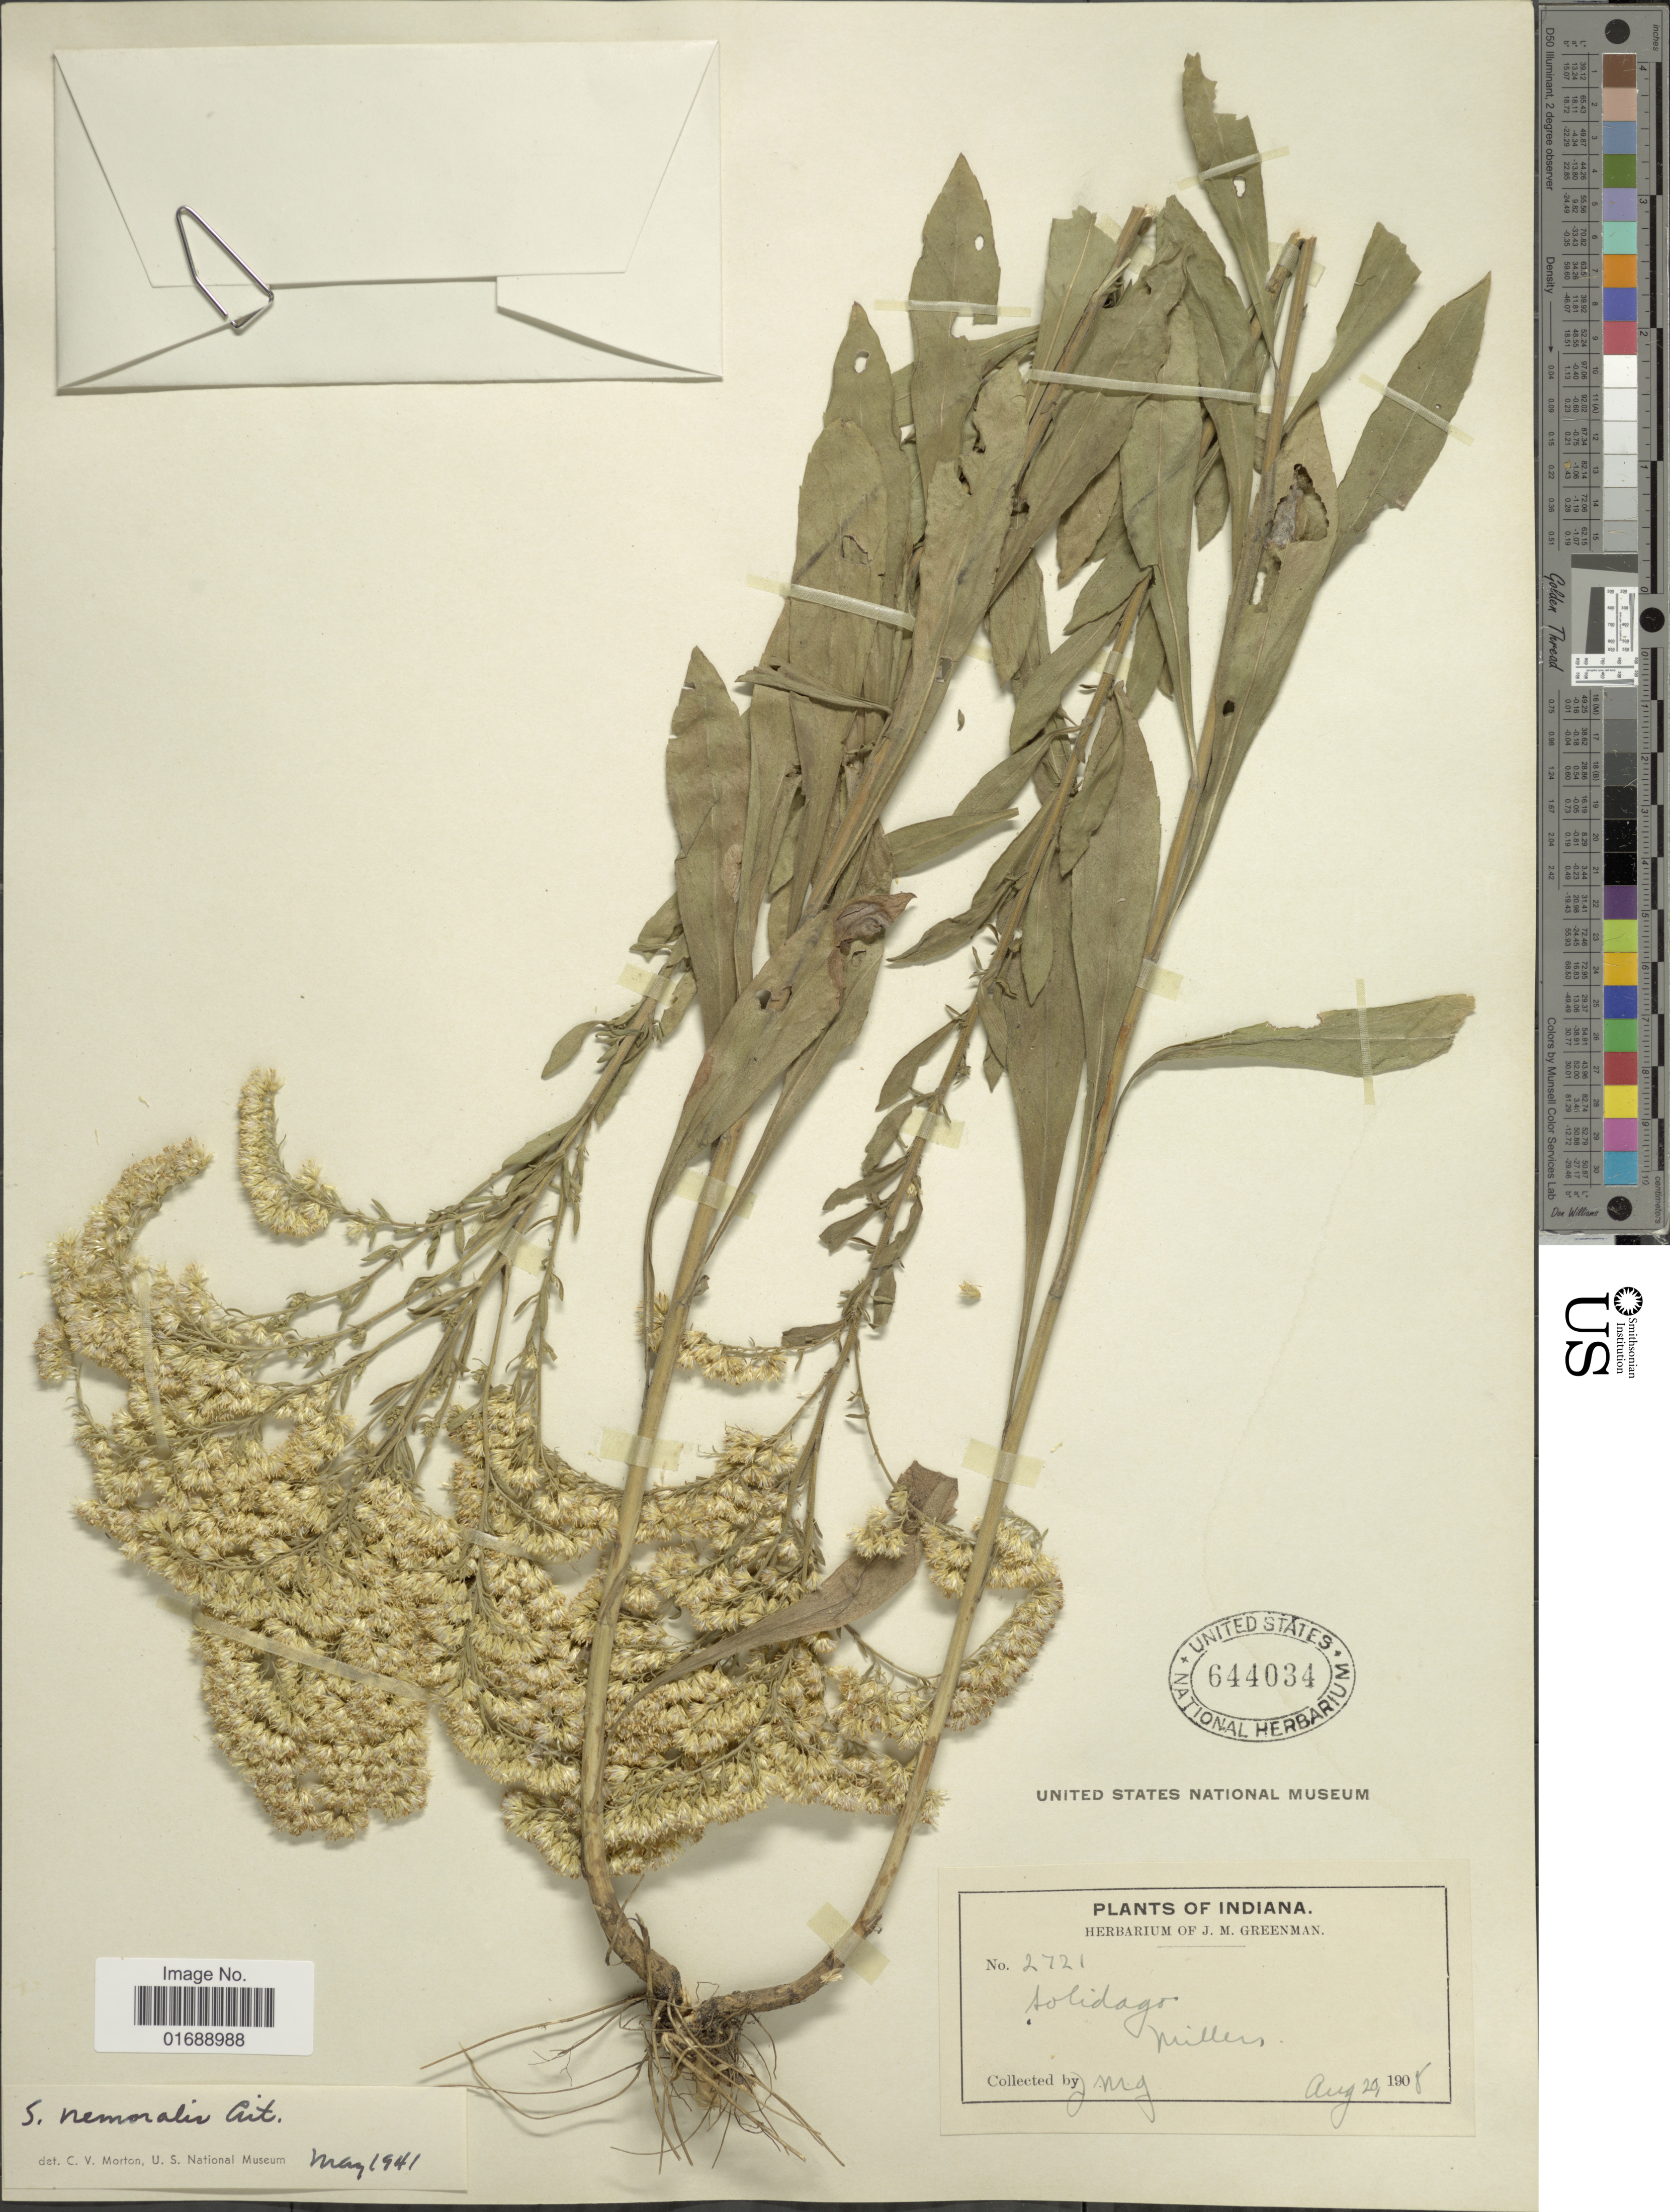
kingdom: Plantae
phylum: Tracheophyta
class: Magnoliopsida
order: Asterales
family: Asteraceae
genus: Solidago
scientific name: Solidago nemoralis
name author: Aiton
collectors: J. M. Greenman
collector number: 2721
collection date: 1908-08-20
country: United States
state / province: Indiana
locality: Millers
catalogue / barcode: US 644034